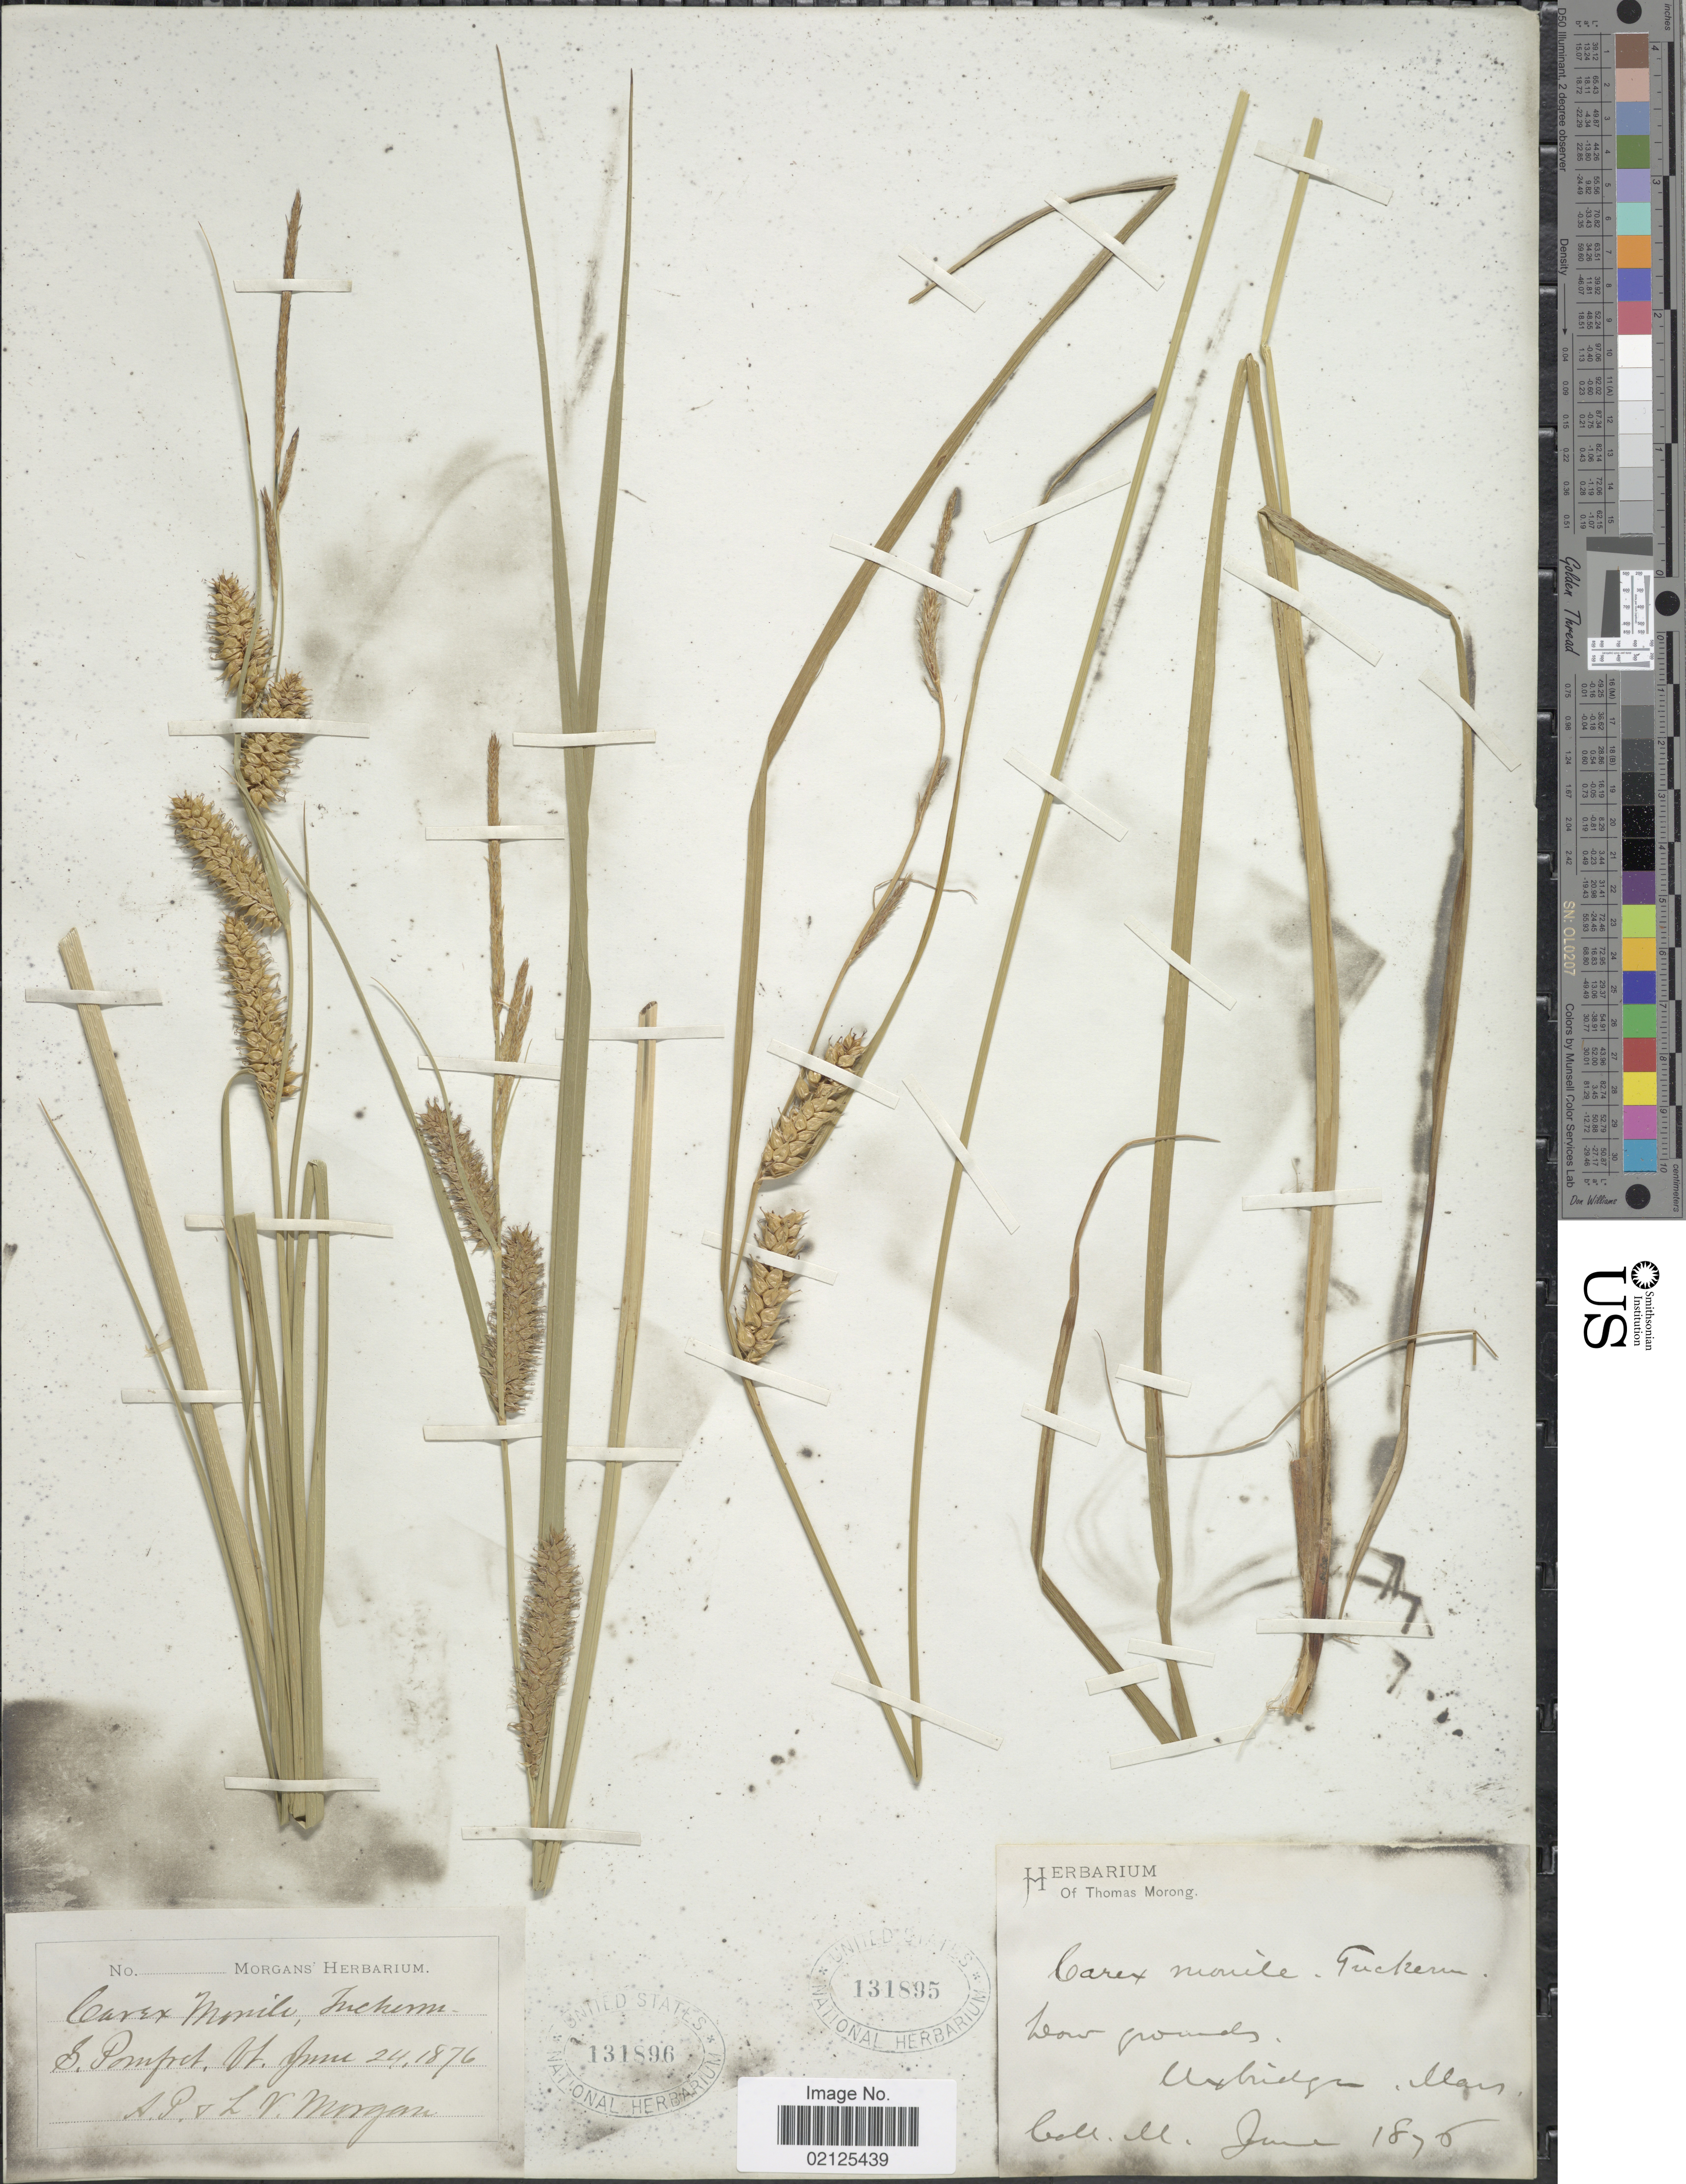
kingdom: Plantae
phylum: Tracheophyta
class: Liliopsida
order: Poales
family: Cyperaceae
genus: Carex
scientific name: Carex vesicaria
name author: L.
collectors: A. Morgan & L. Morgan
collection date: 1876-06-24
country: United States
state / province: Vermont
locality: S Pomfret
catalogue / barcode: US 131896